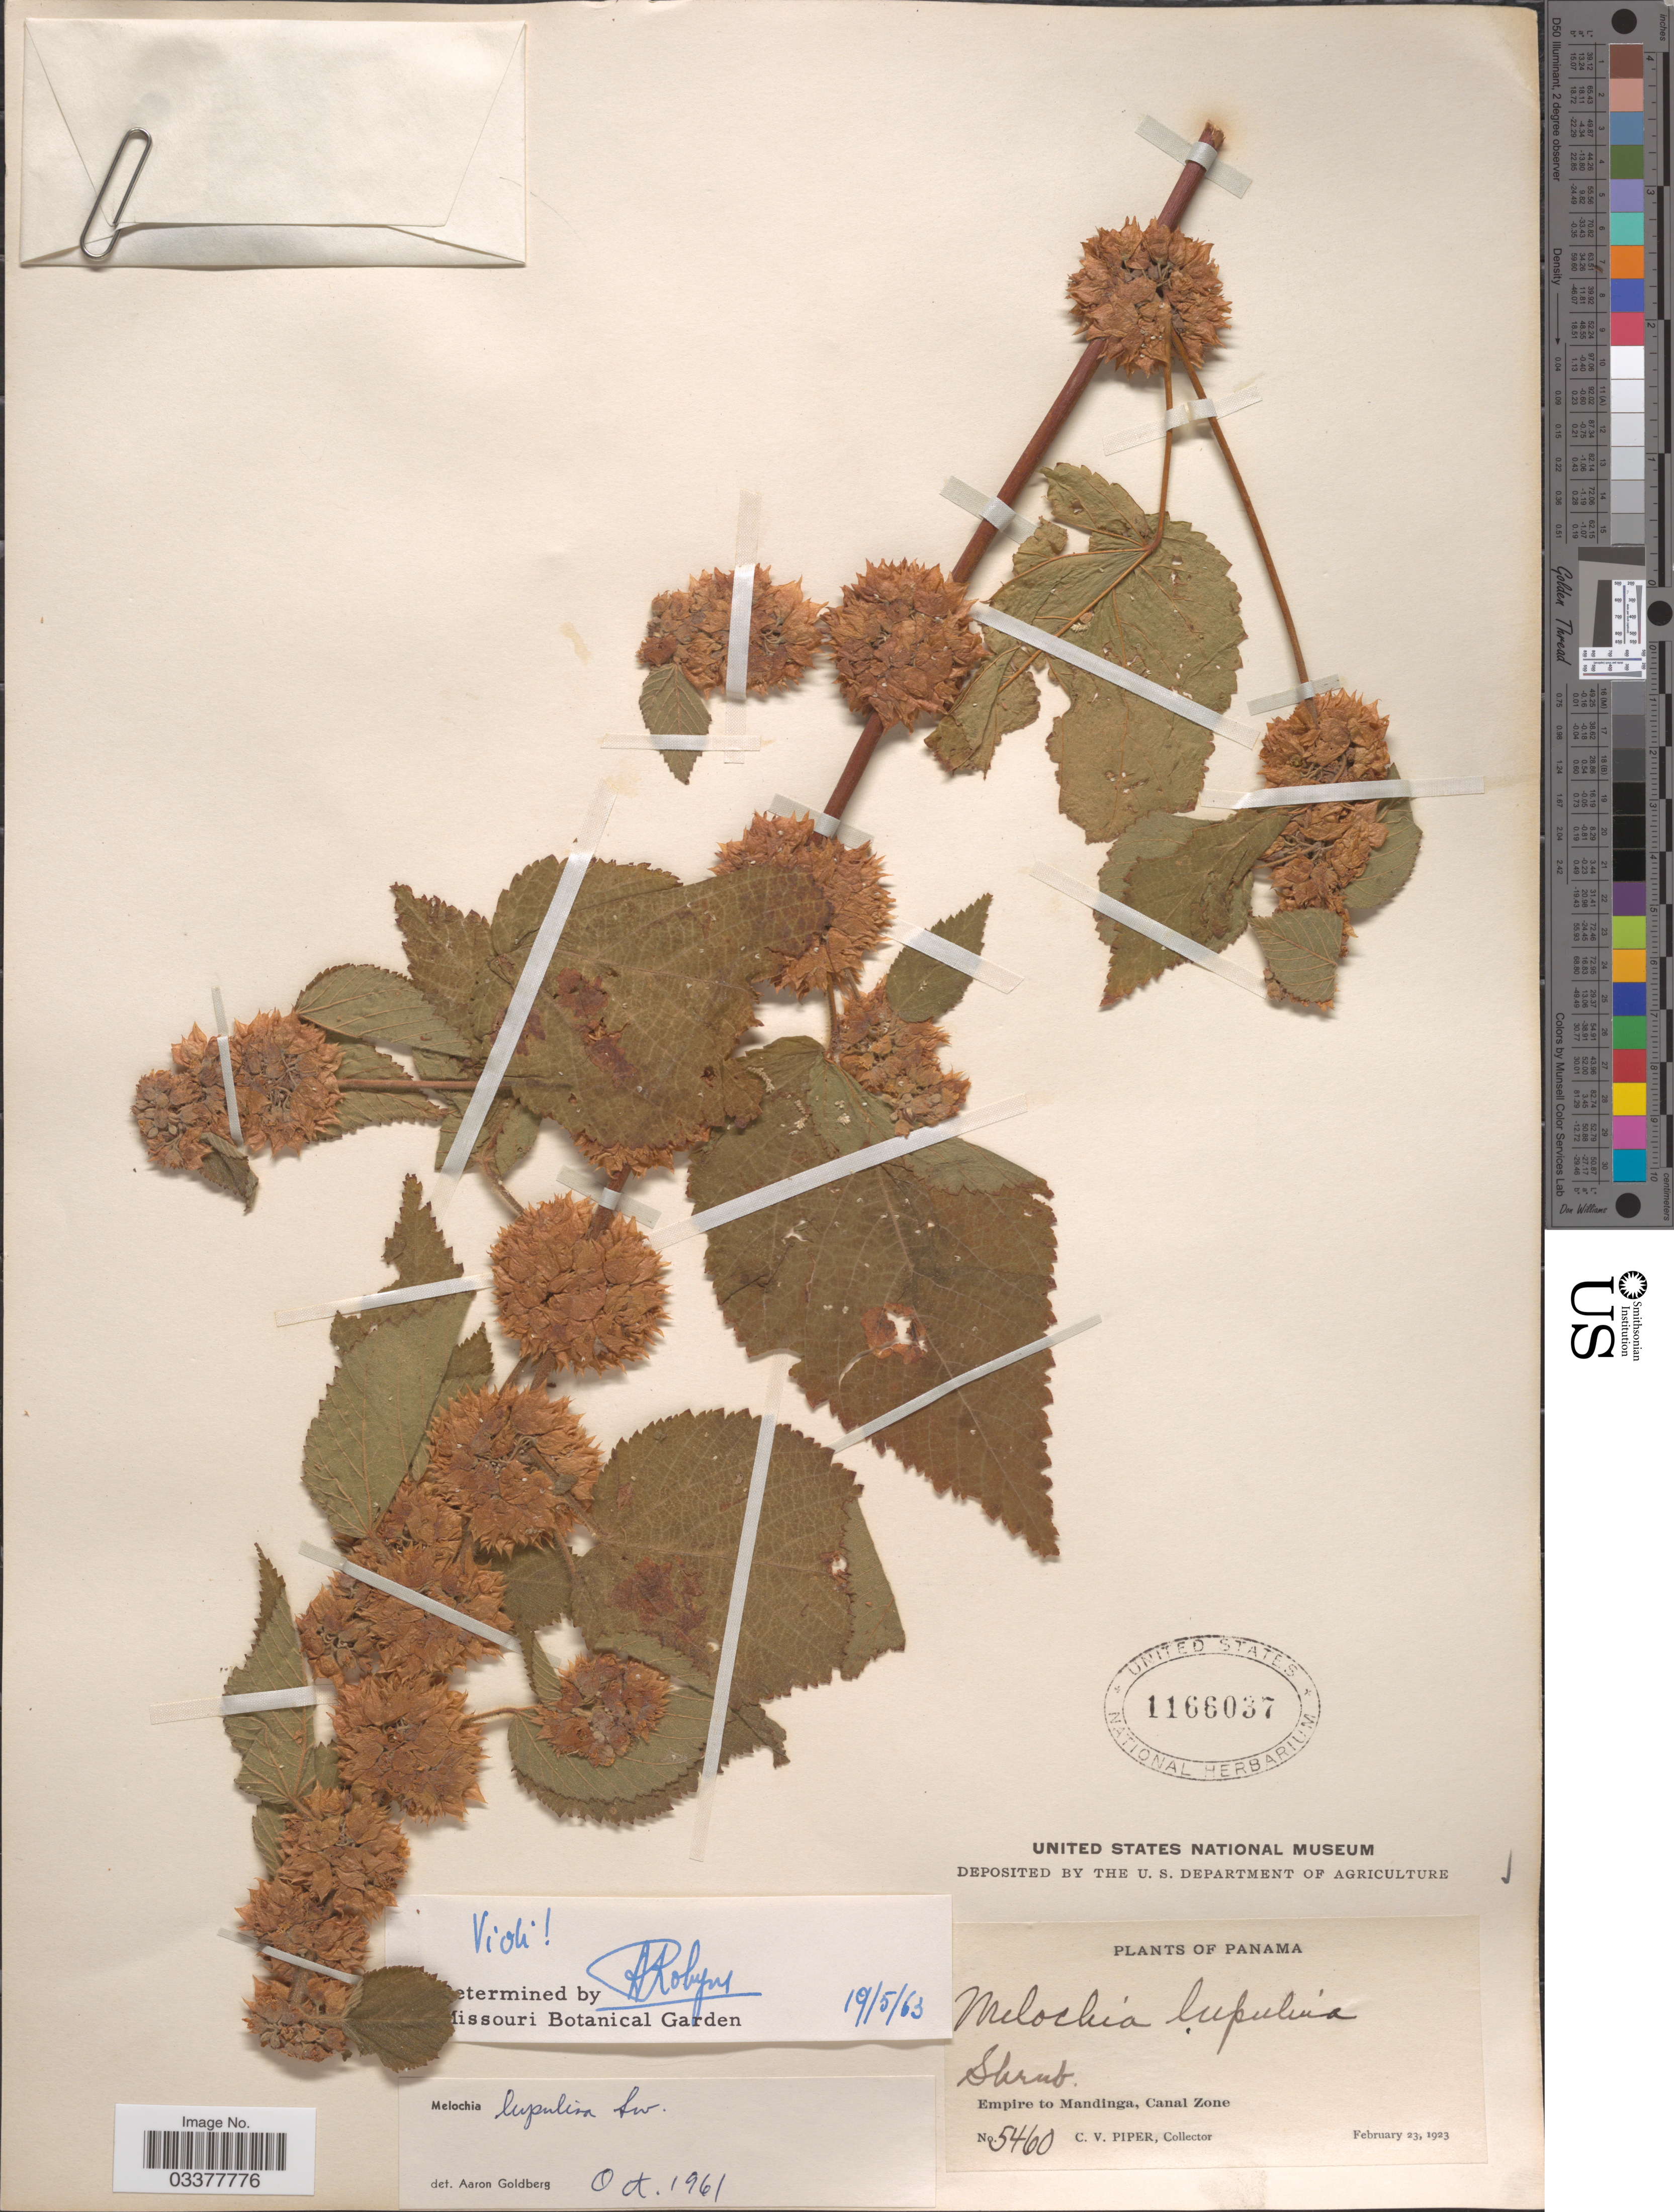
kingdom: Plantae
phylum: Tracheophyta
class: Magnoliopsida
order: Malvales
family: Malvaceae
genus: Melochia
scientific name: Melochia lupulina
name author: Sw.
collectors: C. V. Piper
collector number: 5460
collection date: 1923-02-23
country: Panama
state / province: Colón / Panamá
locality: Empire to Mandinga, Canal Zone.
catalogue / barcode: US 1166037